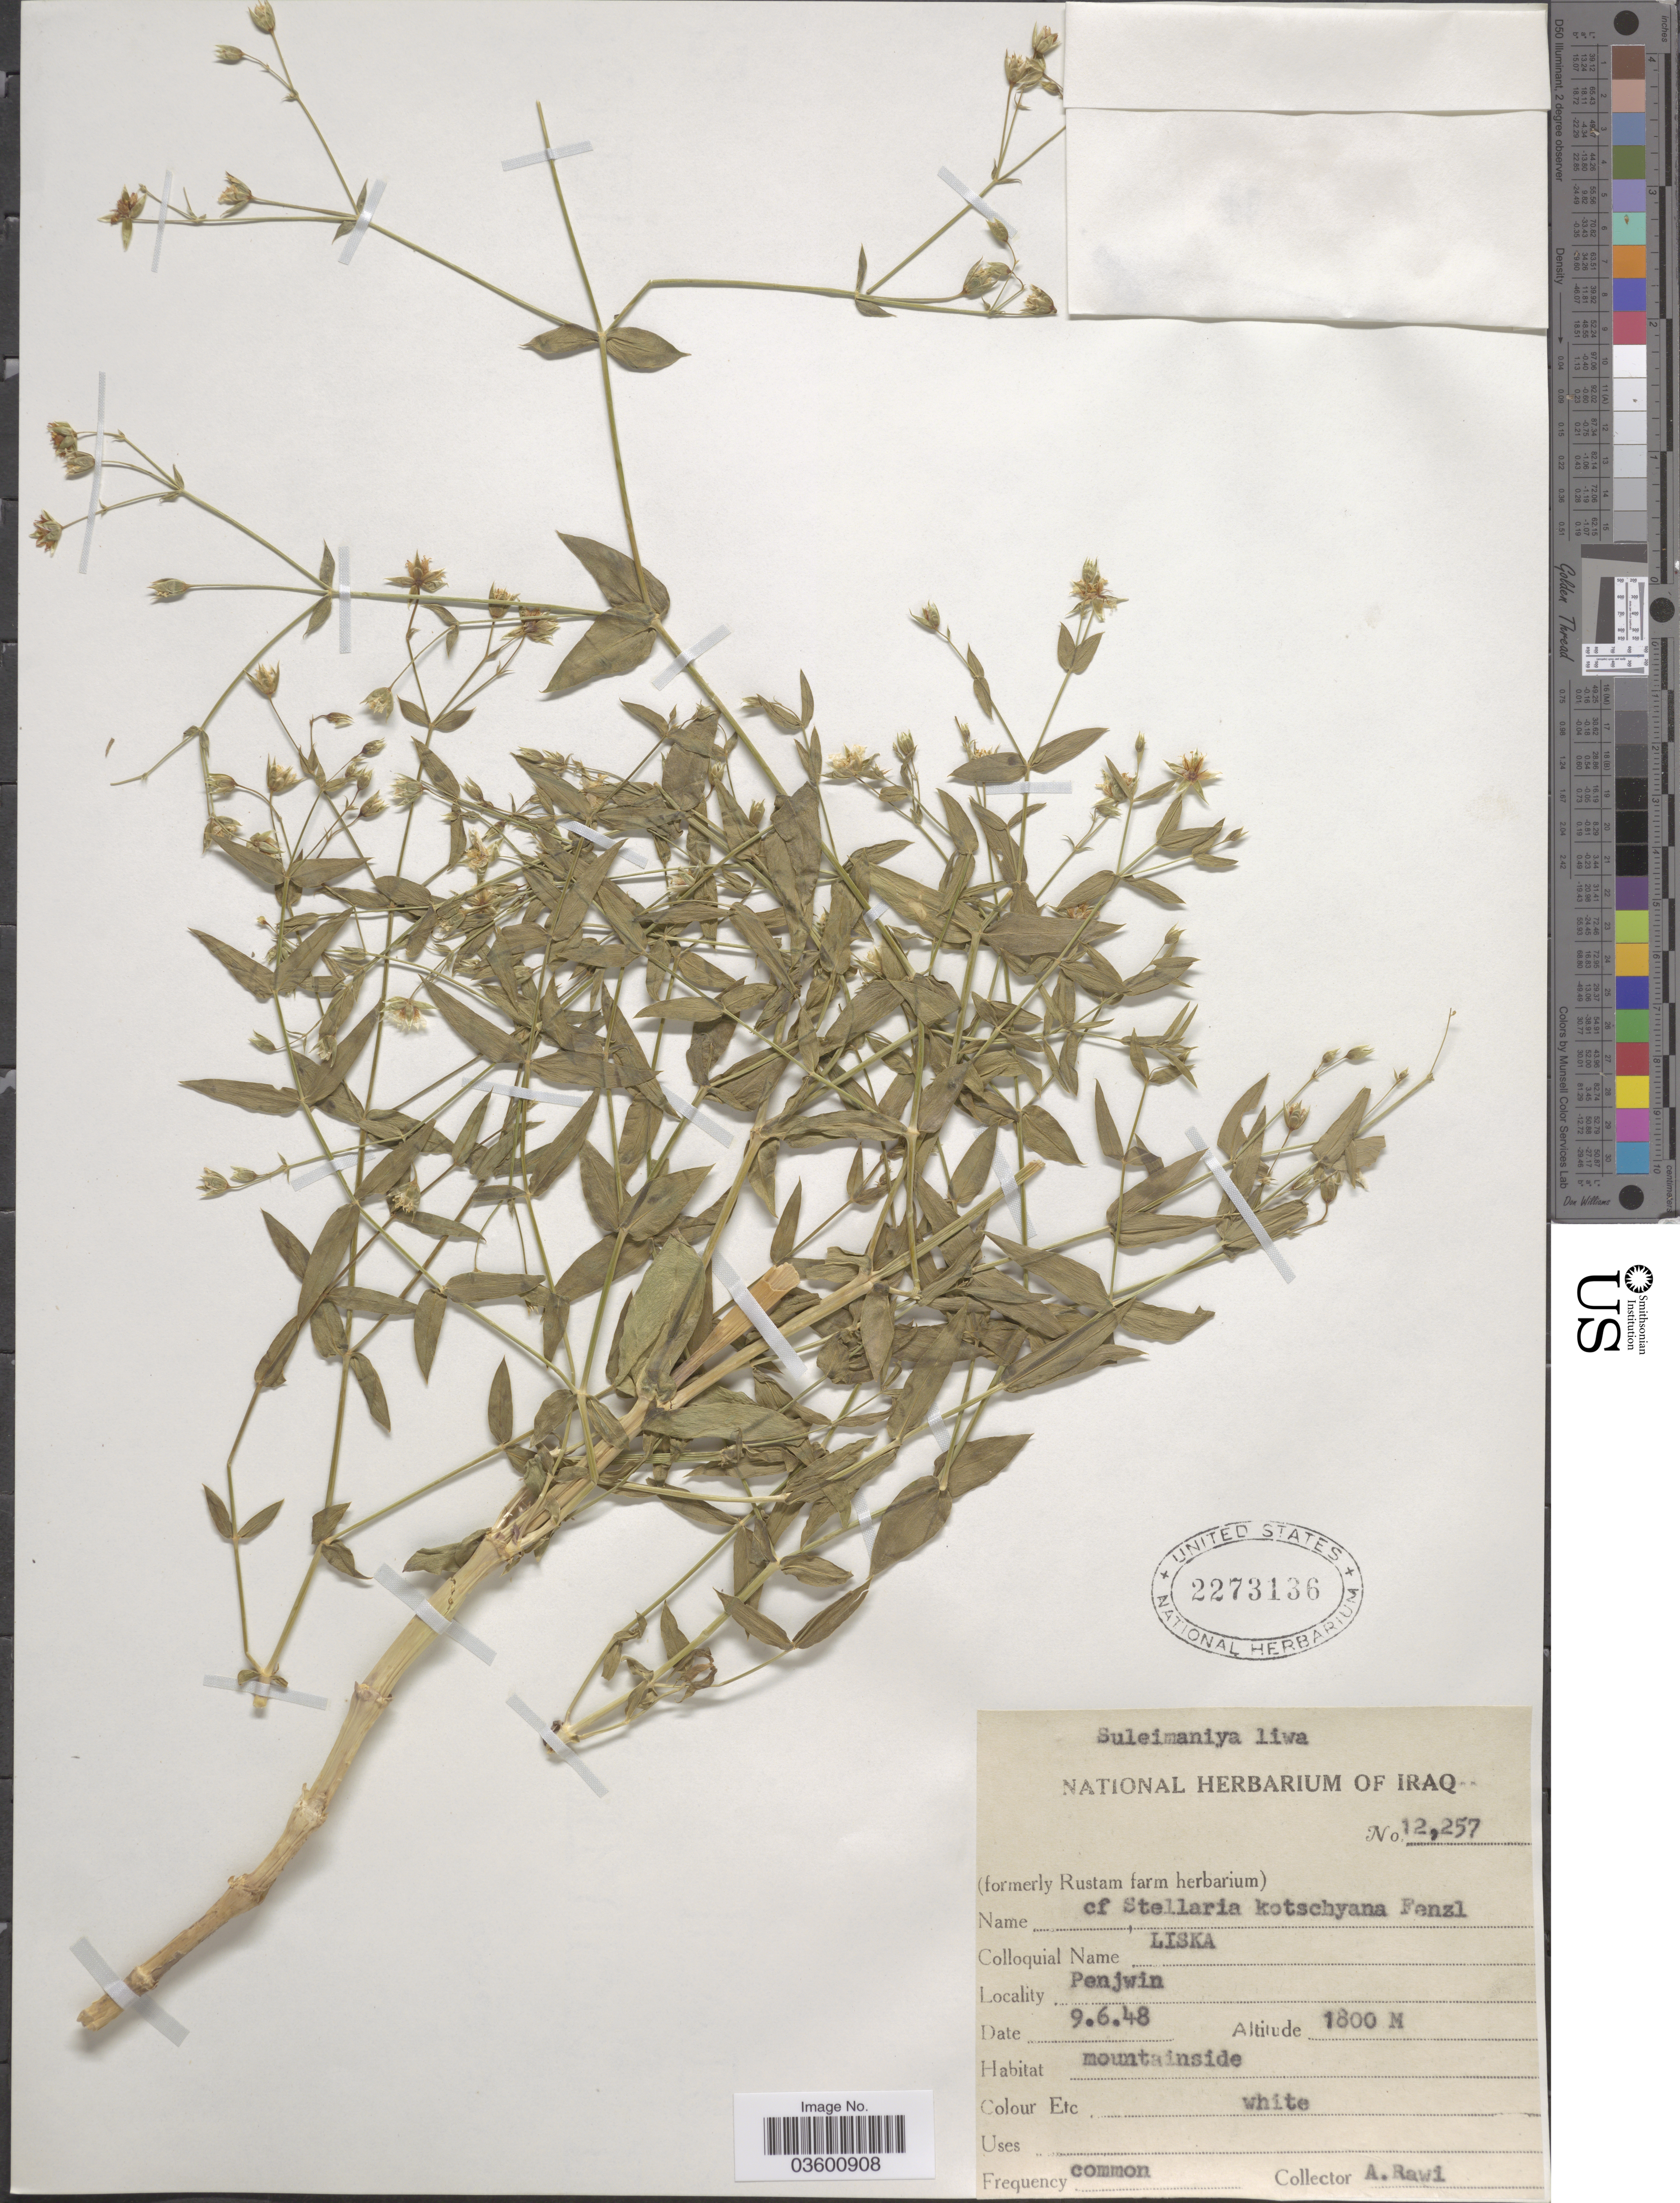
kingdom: Plantae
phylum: Tracheophyta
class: Magnoliopsida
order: Caryophyllales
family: Caryophyllaceae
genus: Mesostemma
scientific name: Mesostemma kotschyanum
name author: (Fenzl) Vved.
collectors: A. Rawi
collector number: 12257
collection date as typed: Transcribed d/m/y: 9/6/48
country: Iraq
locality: Penjwin.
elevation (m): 1800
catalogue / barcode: US 2273136